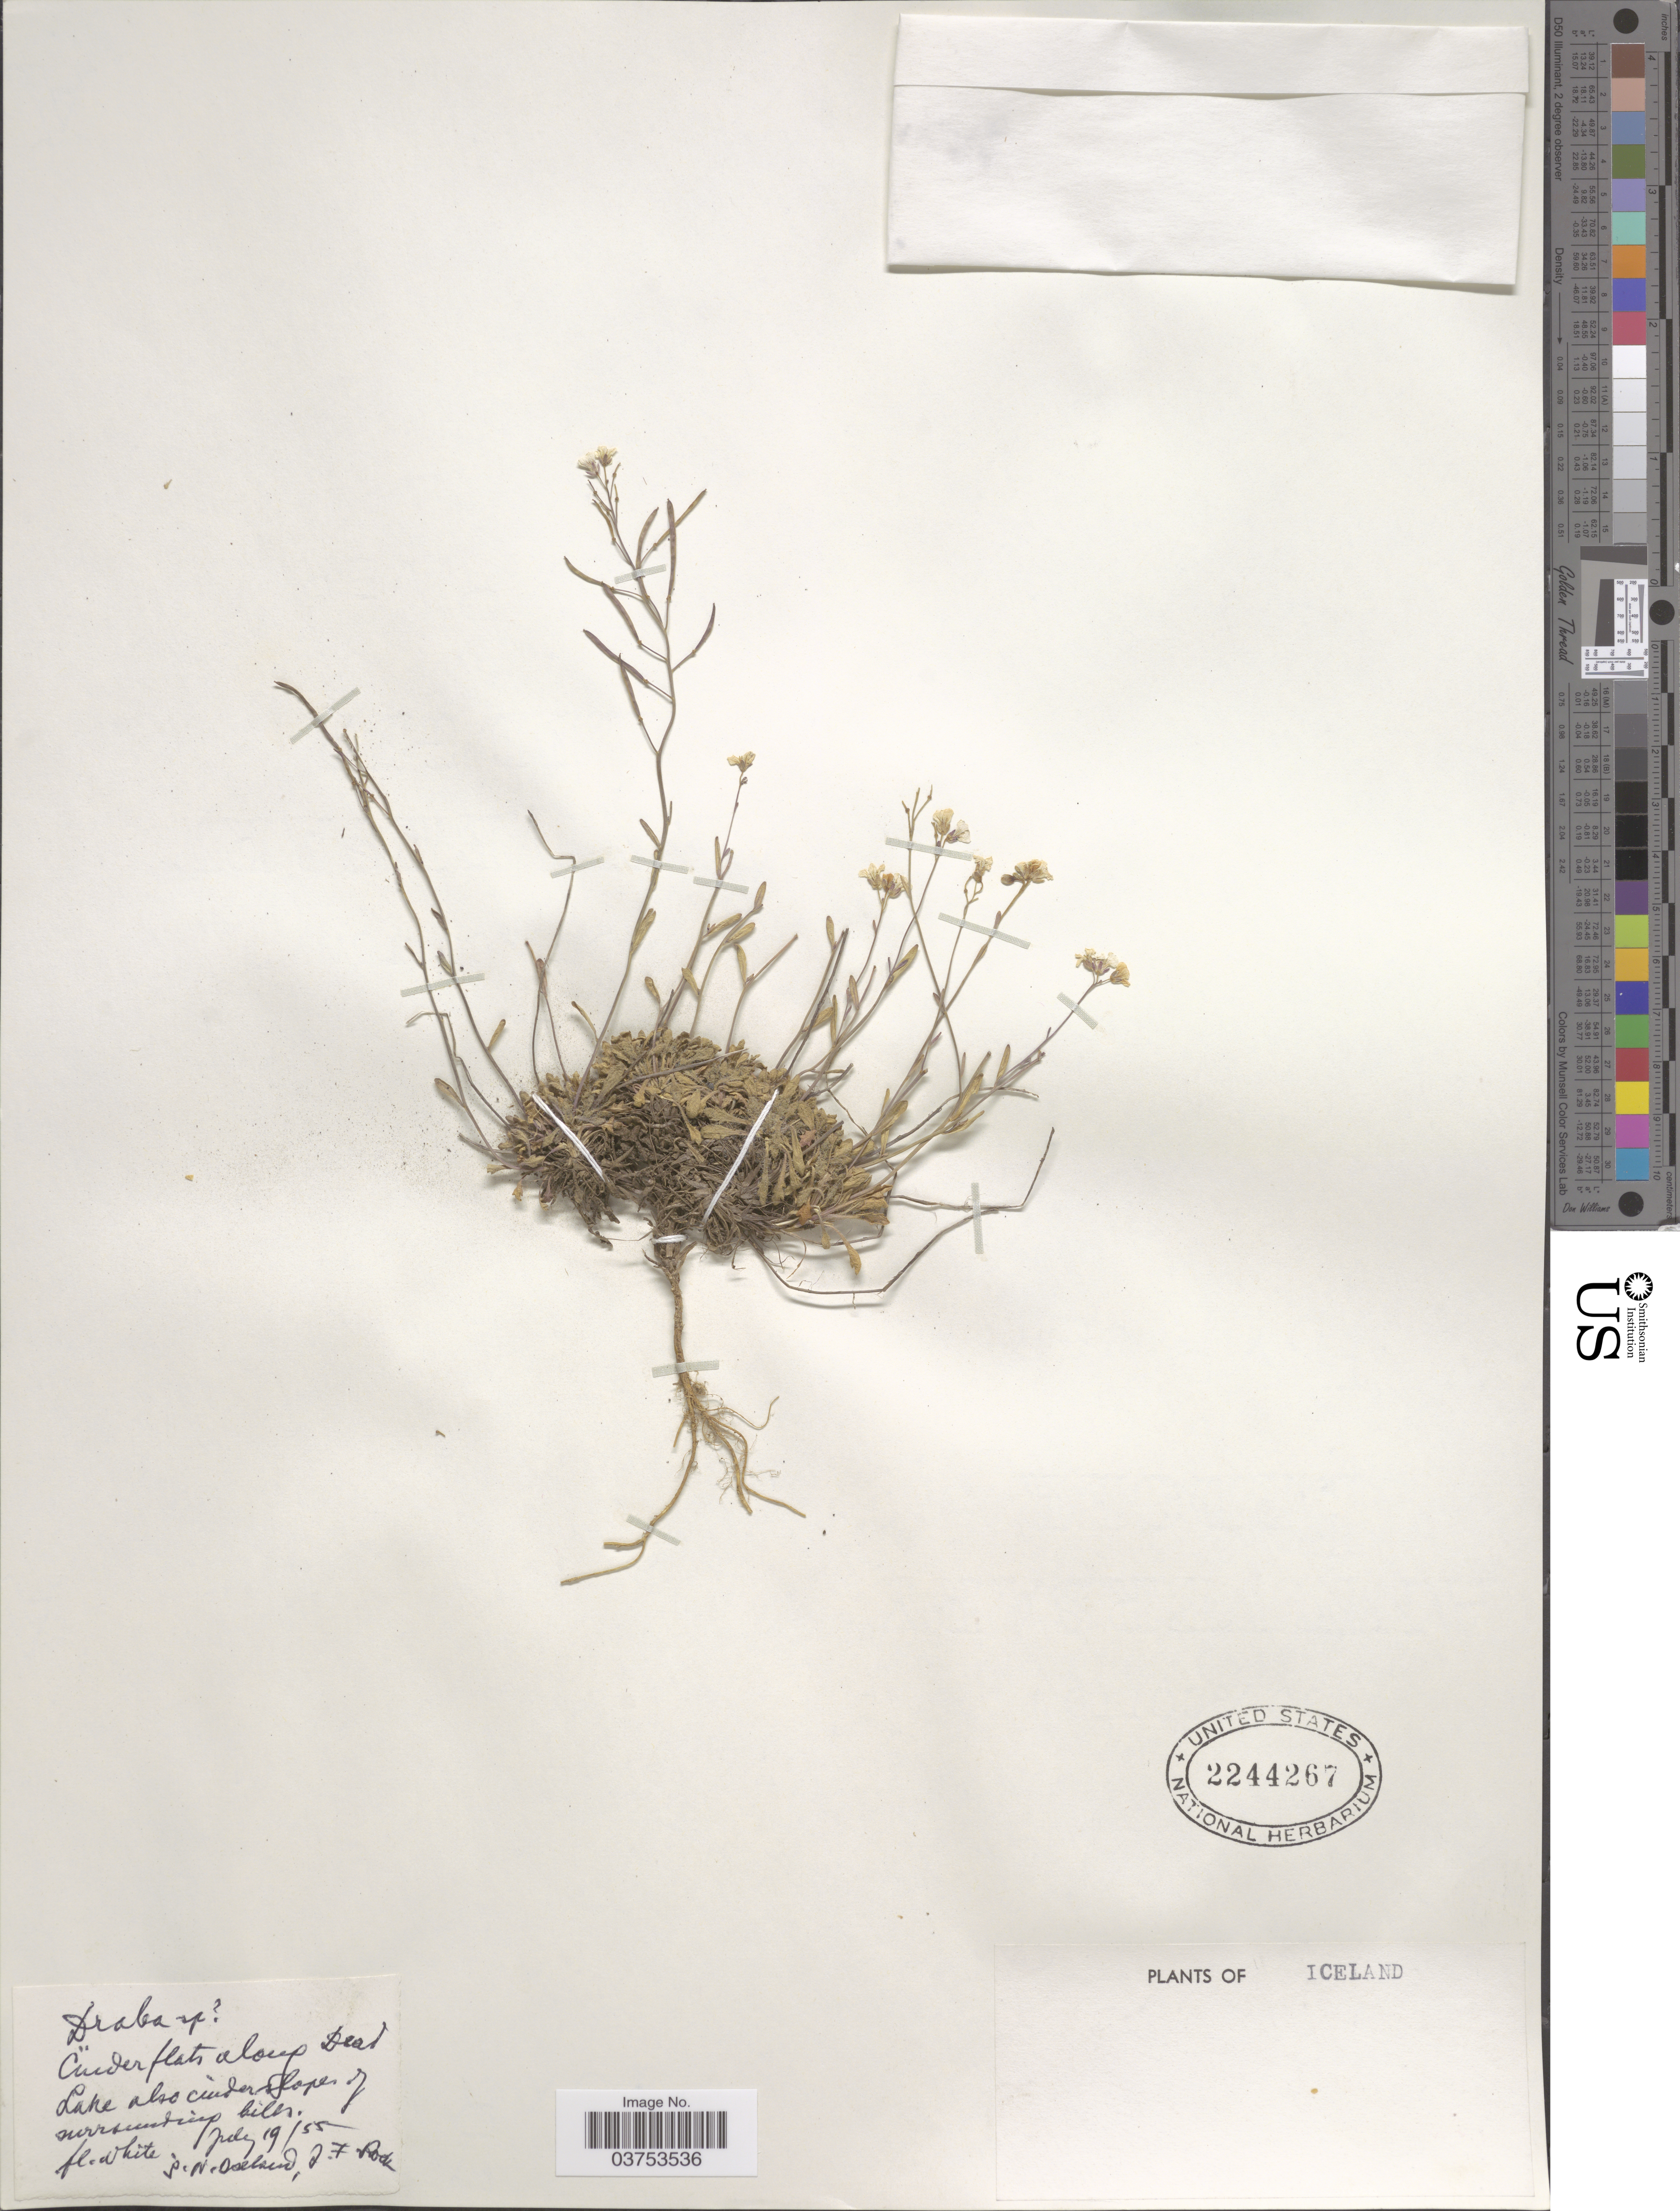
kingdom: Plantae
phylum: Tracheophyta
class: Magnoliopsida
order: Brassicales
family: Brassicaceae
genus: Draba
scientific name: Draba sp.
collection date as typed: Transcribed d/m/y: 19/7/55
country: Iceland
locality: Lake also cinder slopes of surrounding hills.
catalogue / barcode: US 2244267